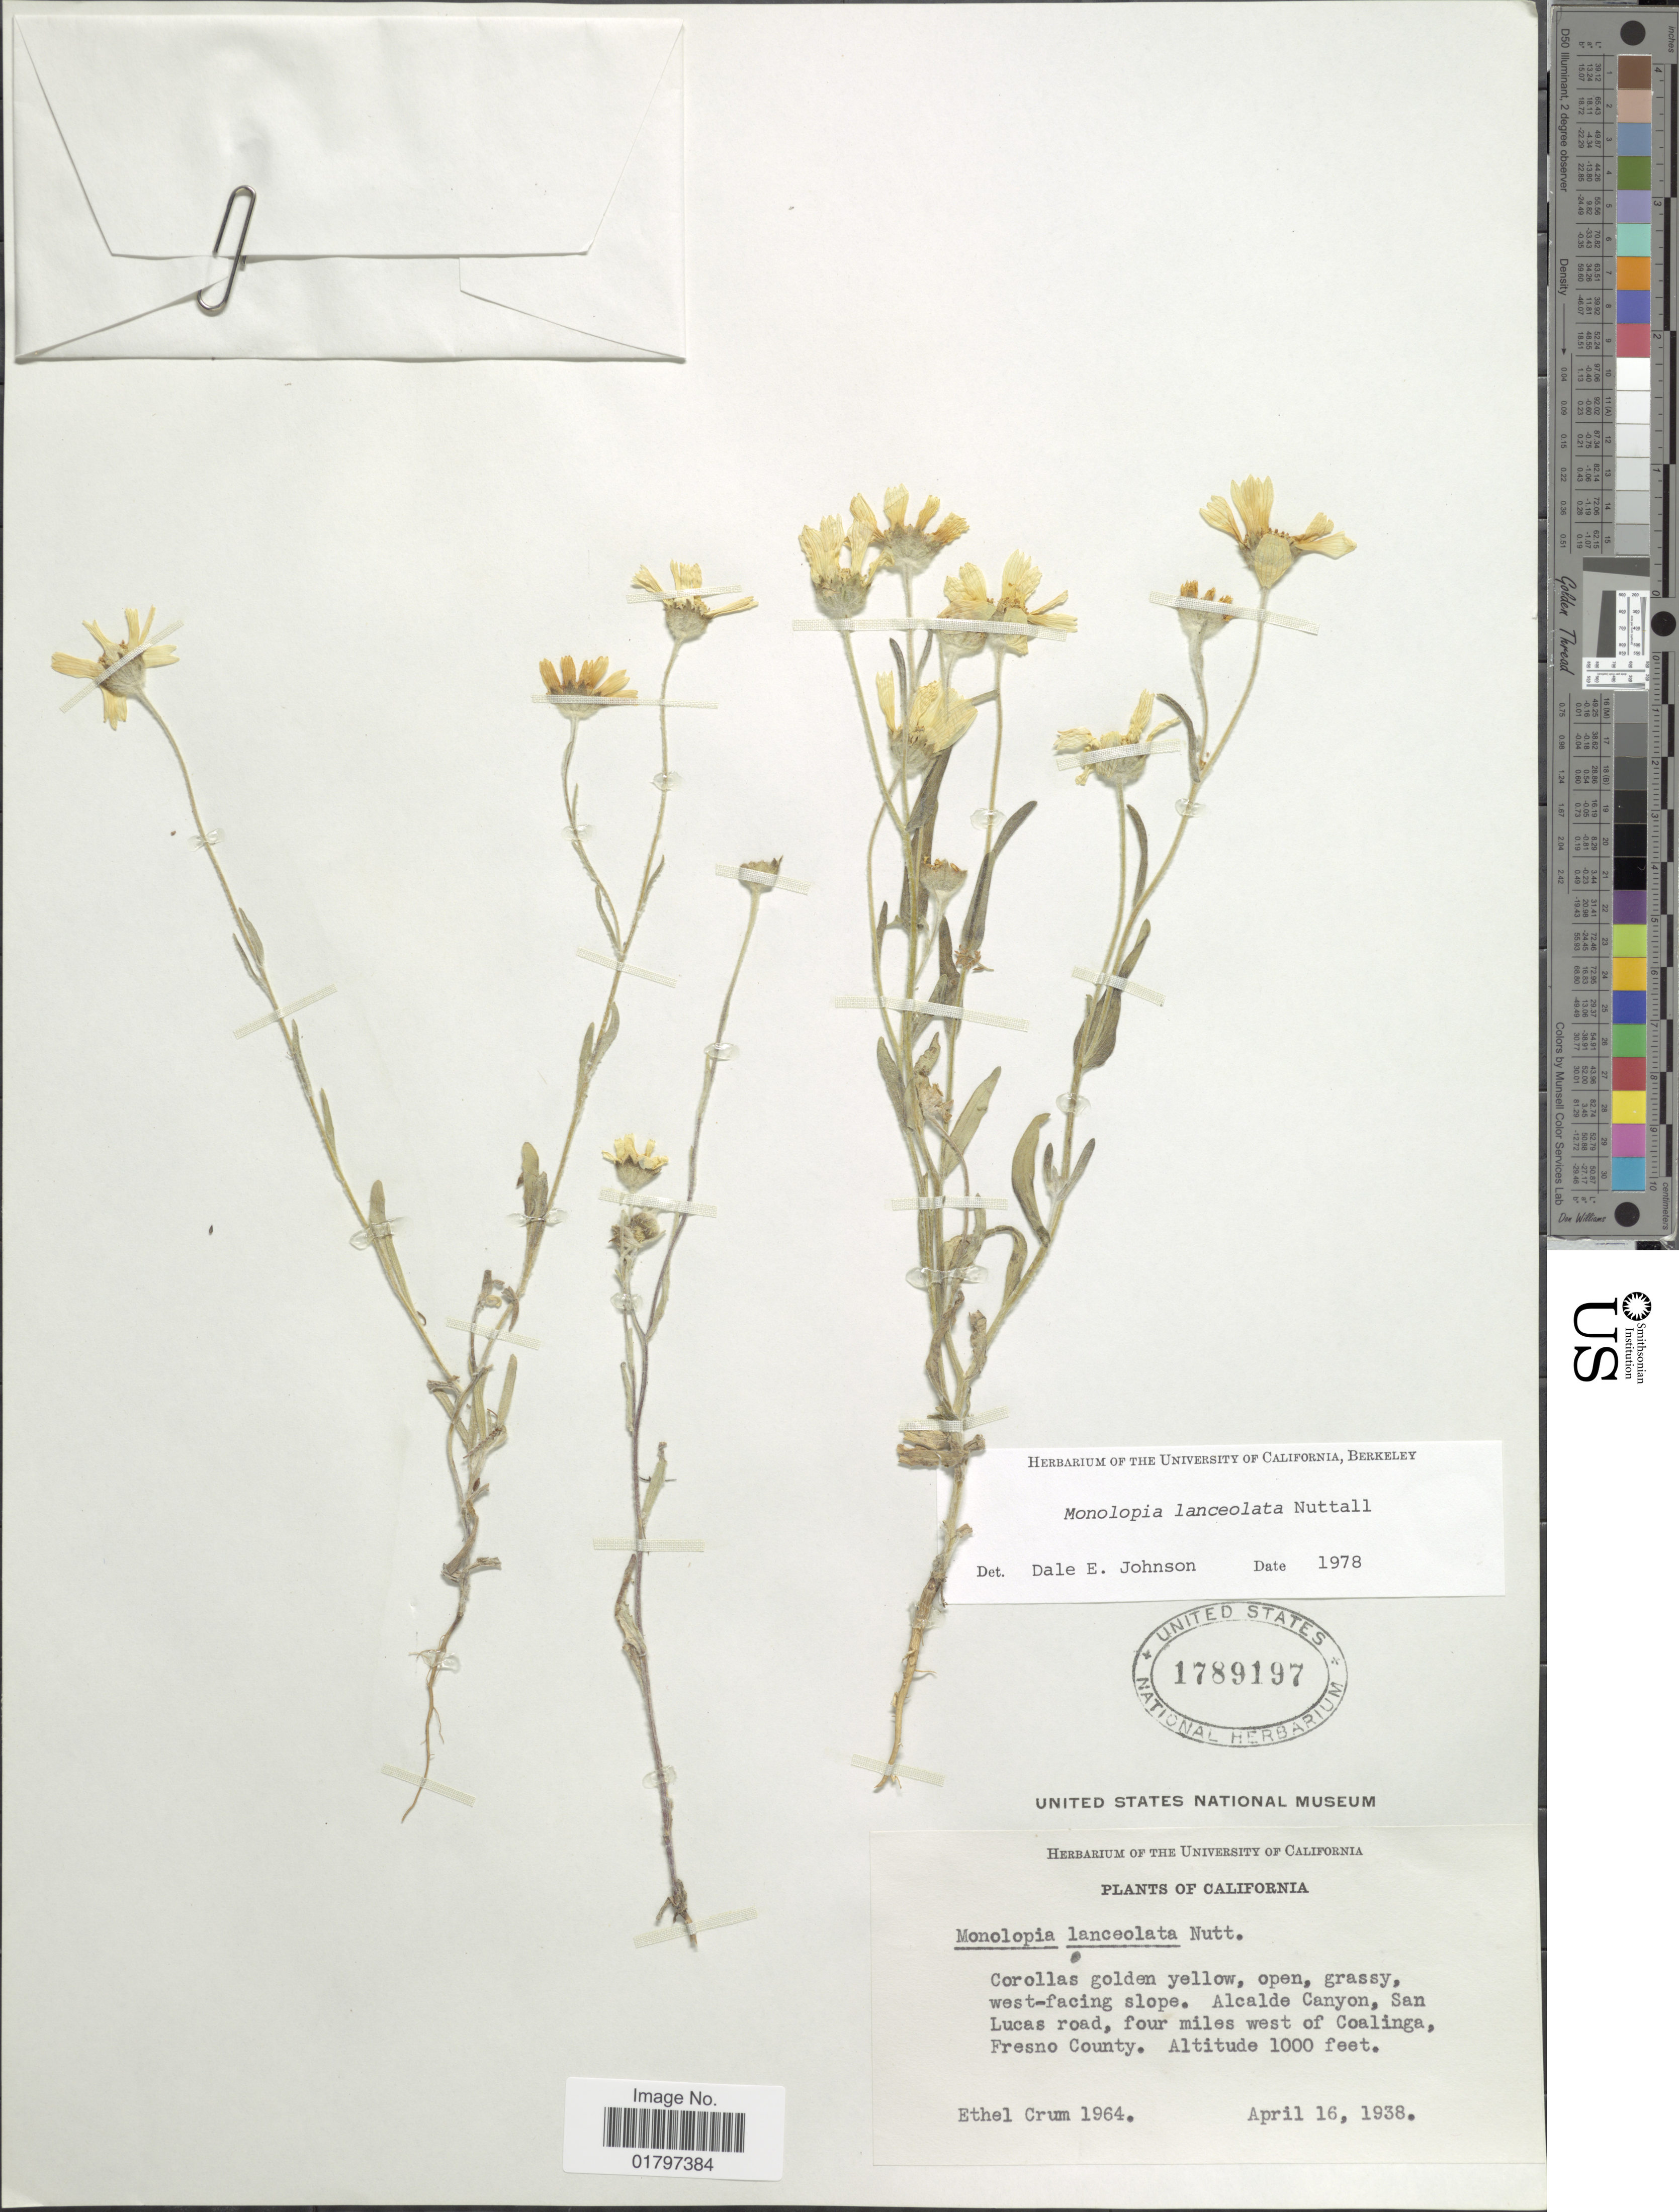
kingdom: Plantae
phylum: Tracheophyta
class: Magnoliopsida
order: Asterales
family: Asteraceae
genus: Monolopia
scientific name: Monolopia lanceolata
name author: Nutt.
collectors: E. K. Crum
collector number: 1964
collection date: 1938-04-16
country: United States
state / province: California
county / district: Fresno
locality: Alcalde Canyon, San Lucas road, four miles west of Coalinga, Fresno County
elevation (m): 305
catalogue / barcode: US 1789197